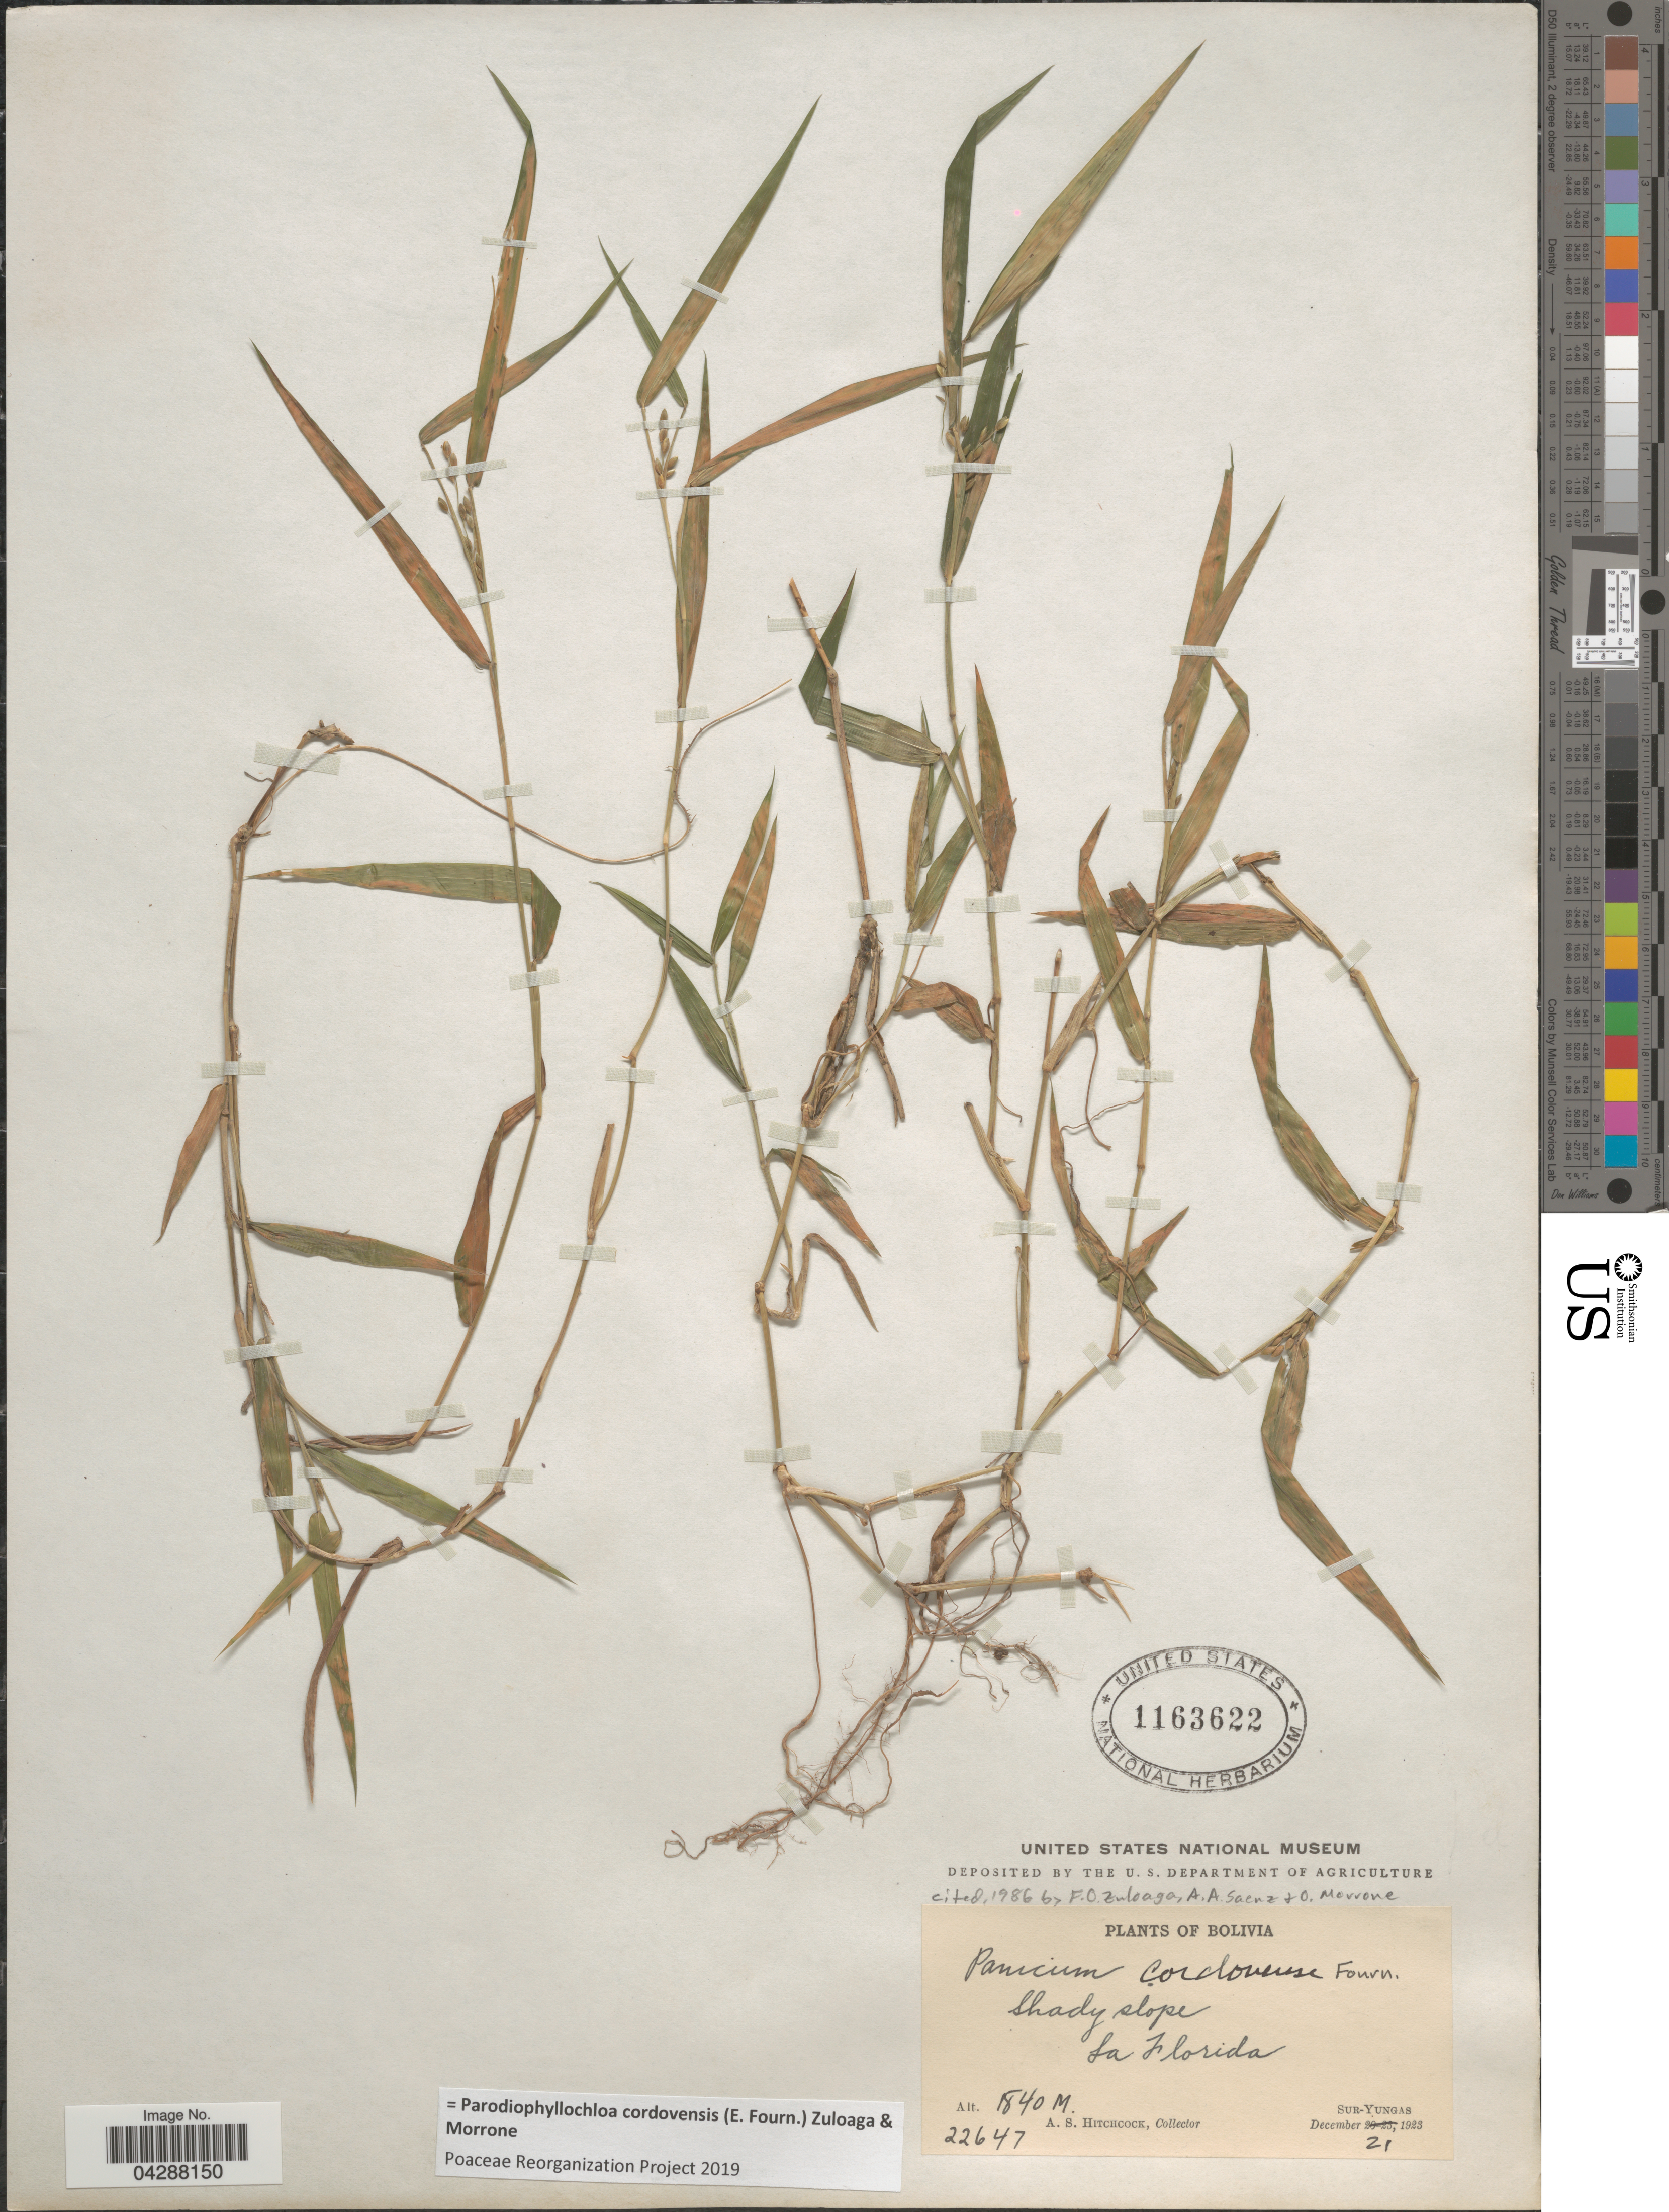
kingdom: Plantae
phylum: Tracheophyta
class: Liliopsida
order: Poales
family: Poaceae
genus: Parodiophyllochloa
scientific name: Parodiophyllochloa cordovensis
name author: (E. Fourn.) Zuloaga & Morrone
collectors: A. S. Hitchcock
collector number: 22647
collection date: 1923-12-21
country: Bolivia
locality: La Florida. Sur-Yungas.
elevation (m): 1840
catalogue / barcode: US 1163622